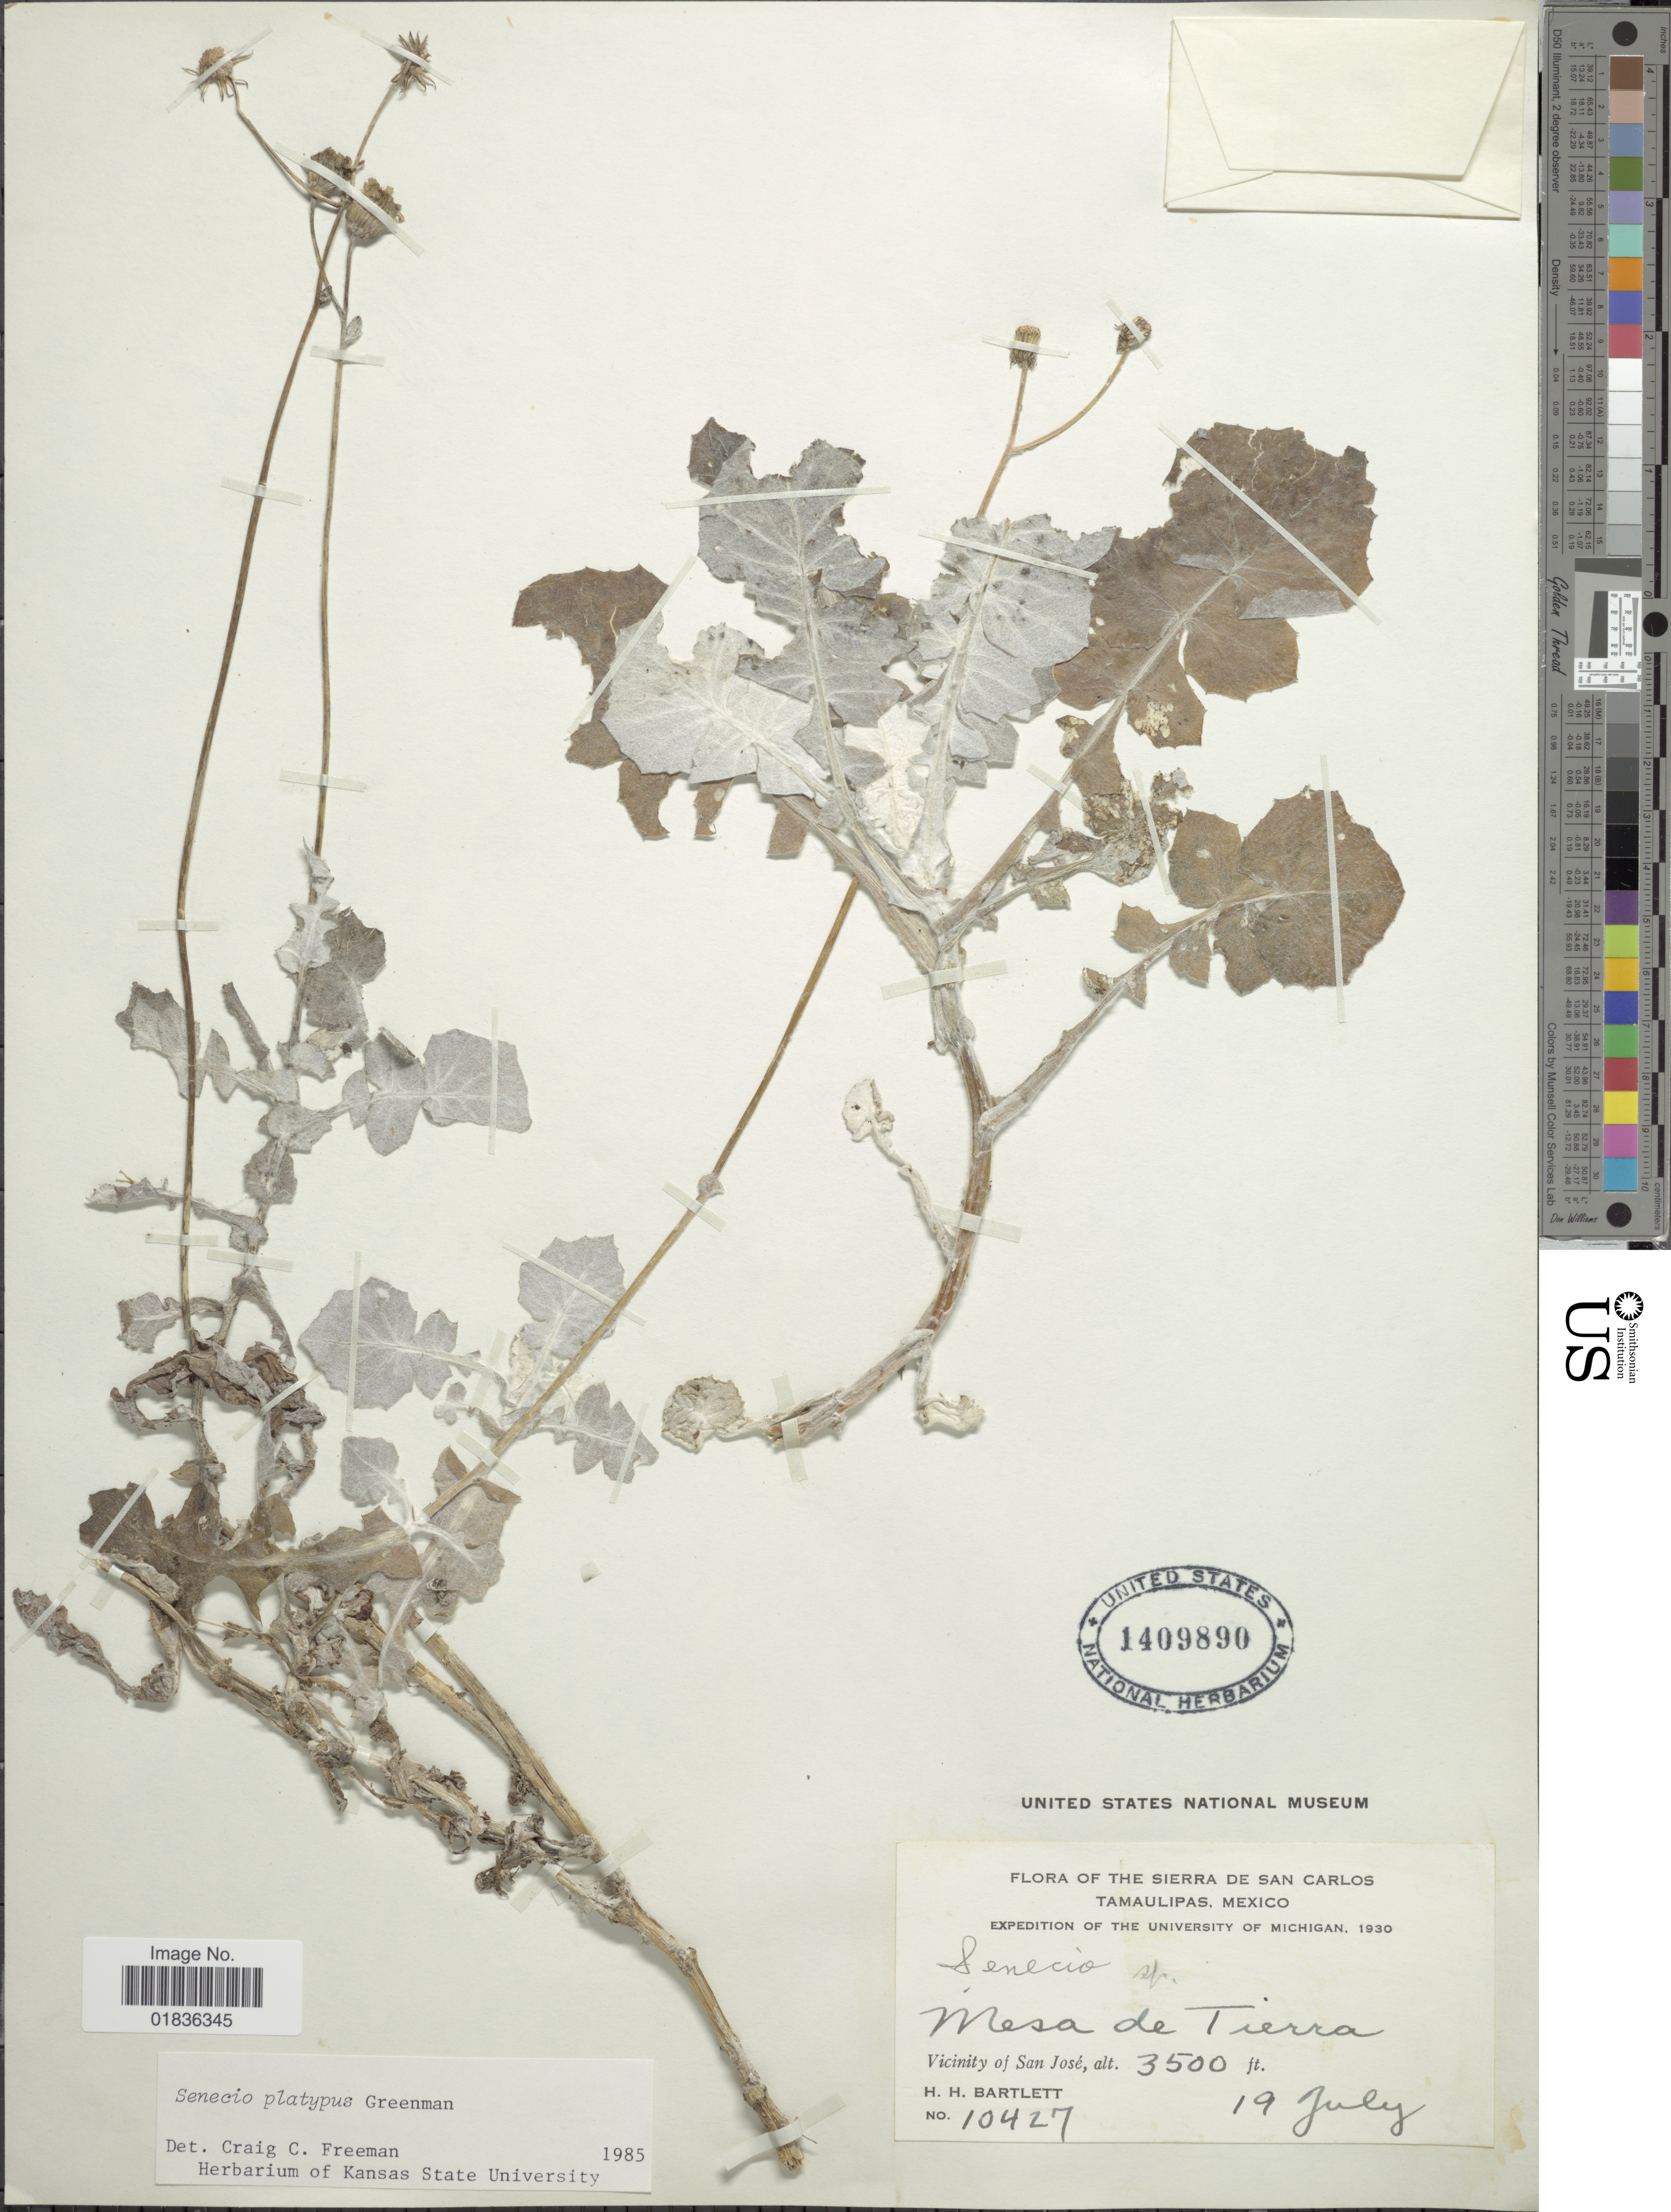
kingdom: Plantae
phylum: Tracheophyta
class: Magnoliopsida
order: Asterales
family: Asteraceae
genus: Senecio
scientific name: Senecio platypus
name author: Greenm.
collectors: H. H. Bartlett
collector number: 10427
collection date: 1930-07-19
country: Costa Rica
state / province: San José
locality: Mesa de Tierra, The Sierra de San Carlos Tamaulipas.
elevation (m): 1067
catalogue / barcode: US 1409890